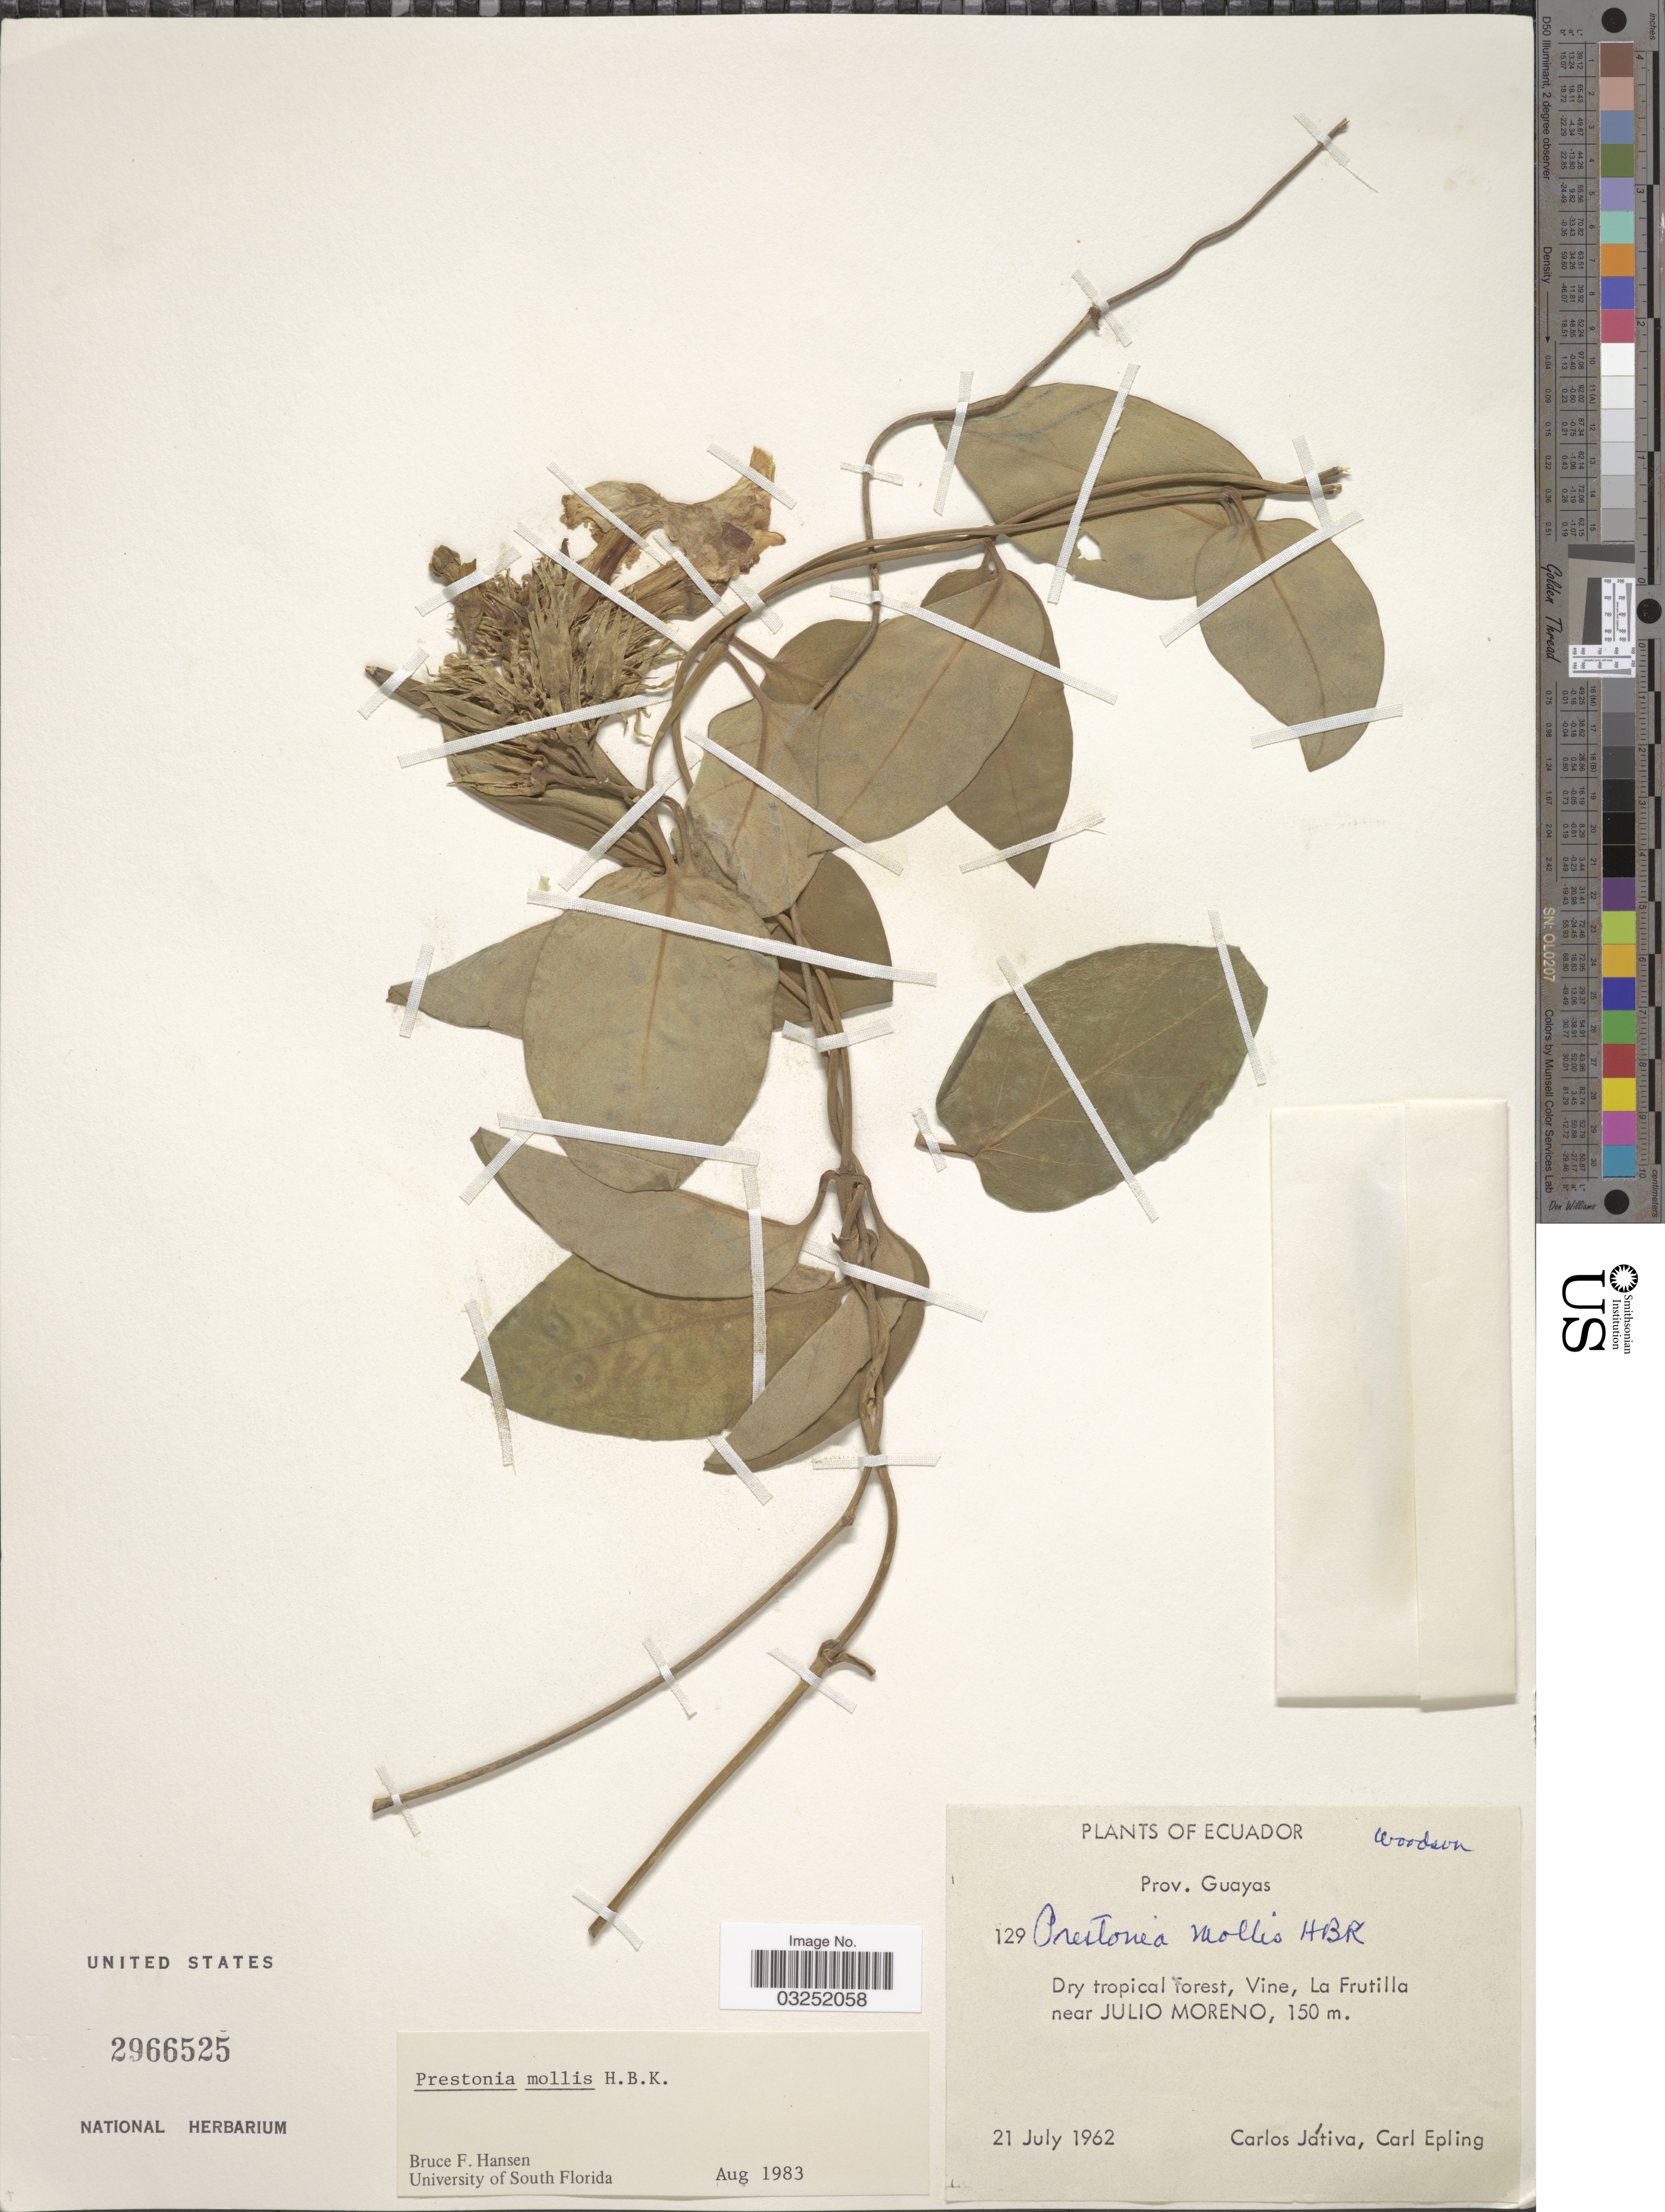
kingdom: Plantae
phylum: Tracheophyta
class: Magnoliopsida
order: Gentianales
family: Apocynaceae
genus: Prestonia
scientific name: Prestonia mollis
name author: Kunth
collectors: C. D. Játiva & C. C. Epling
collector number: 129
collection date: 1962-07-21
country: Ecuador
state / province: Guayas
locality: La Frutilla near Julio Moreno.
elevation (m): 150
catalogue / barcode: US 2966525